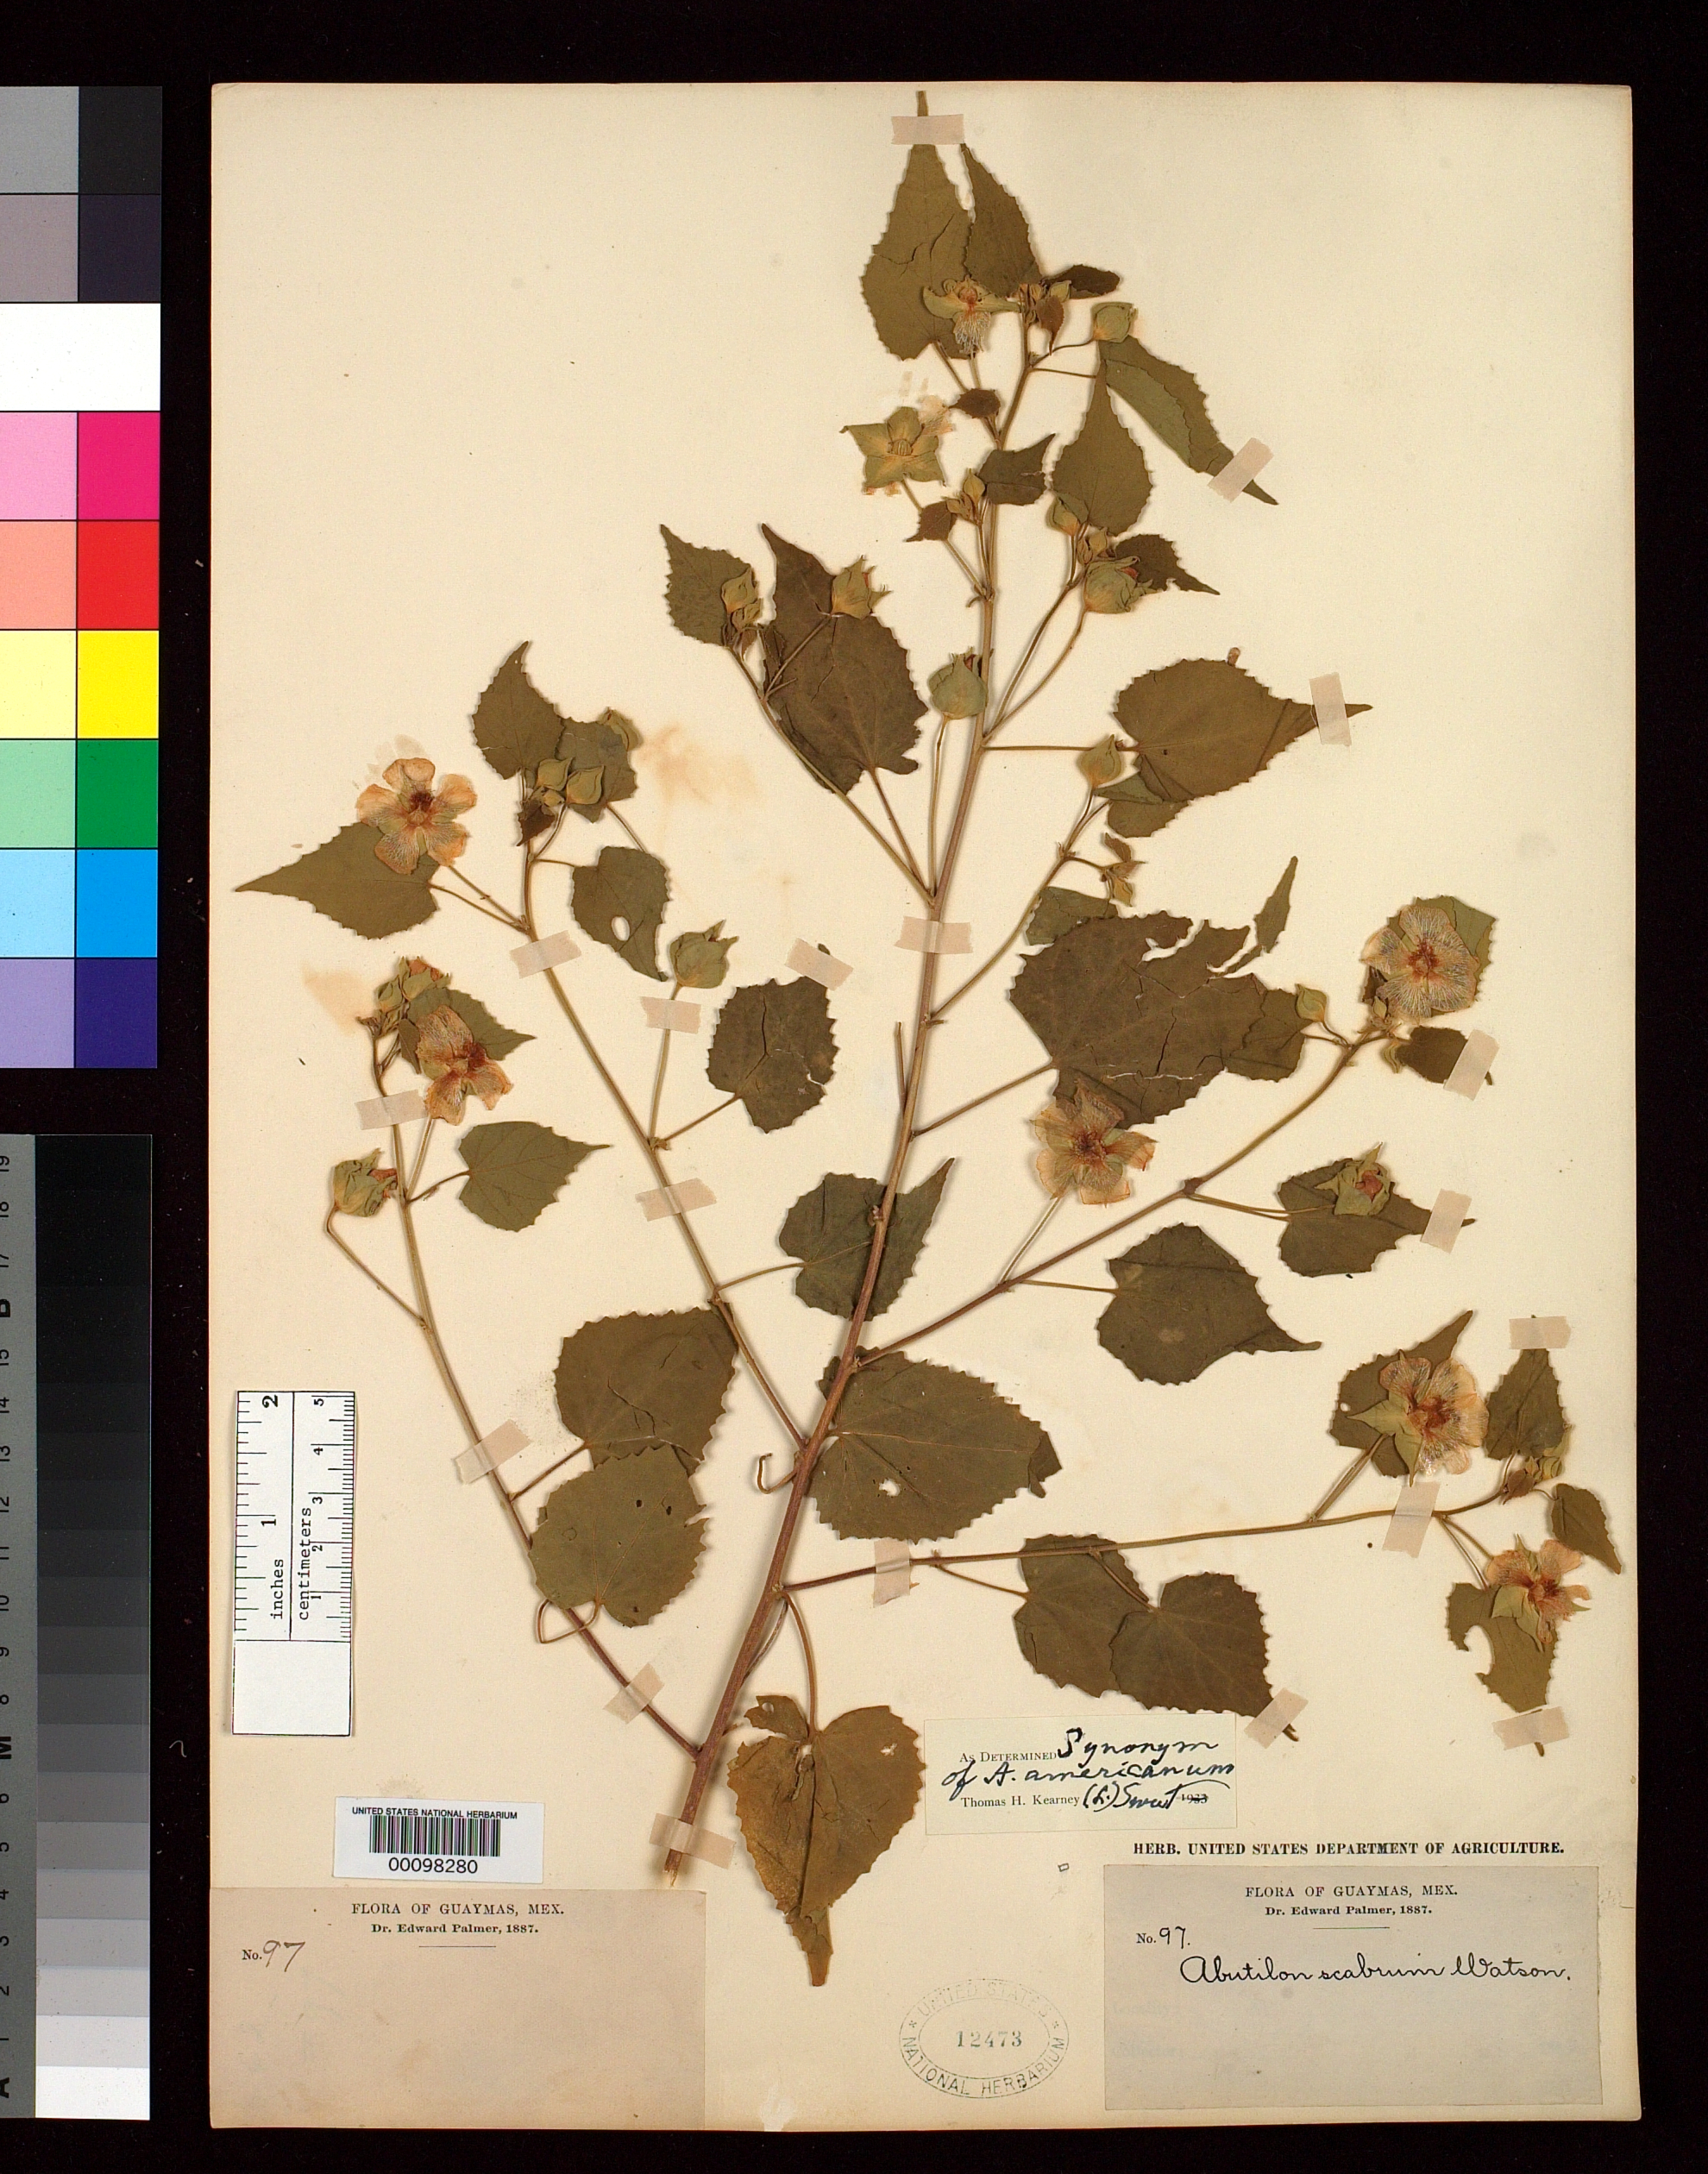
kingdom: Plantae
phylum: Tracheophyta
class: Magnoliopsida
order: Malvales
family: Malvaceae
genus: Abutilon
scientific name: Abutilon scabrum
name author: S. Watson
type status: Isolectotype; Isosyntype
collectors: E. Palmer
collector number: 97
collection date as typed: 1887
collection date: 1887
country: Mexico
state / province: Sonora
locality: Guaymas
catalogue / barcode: US 12473